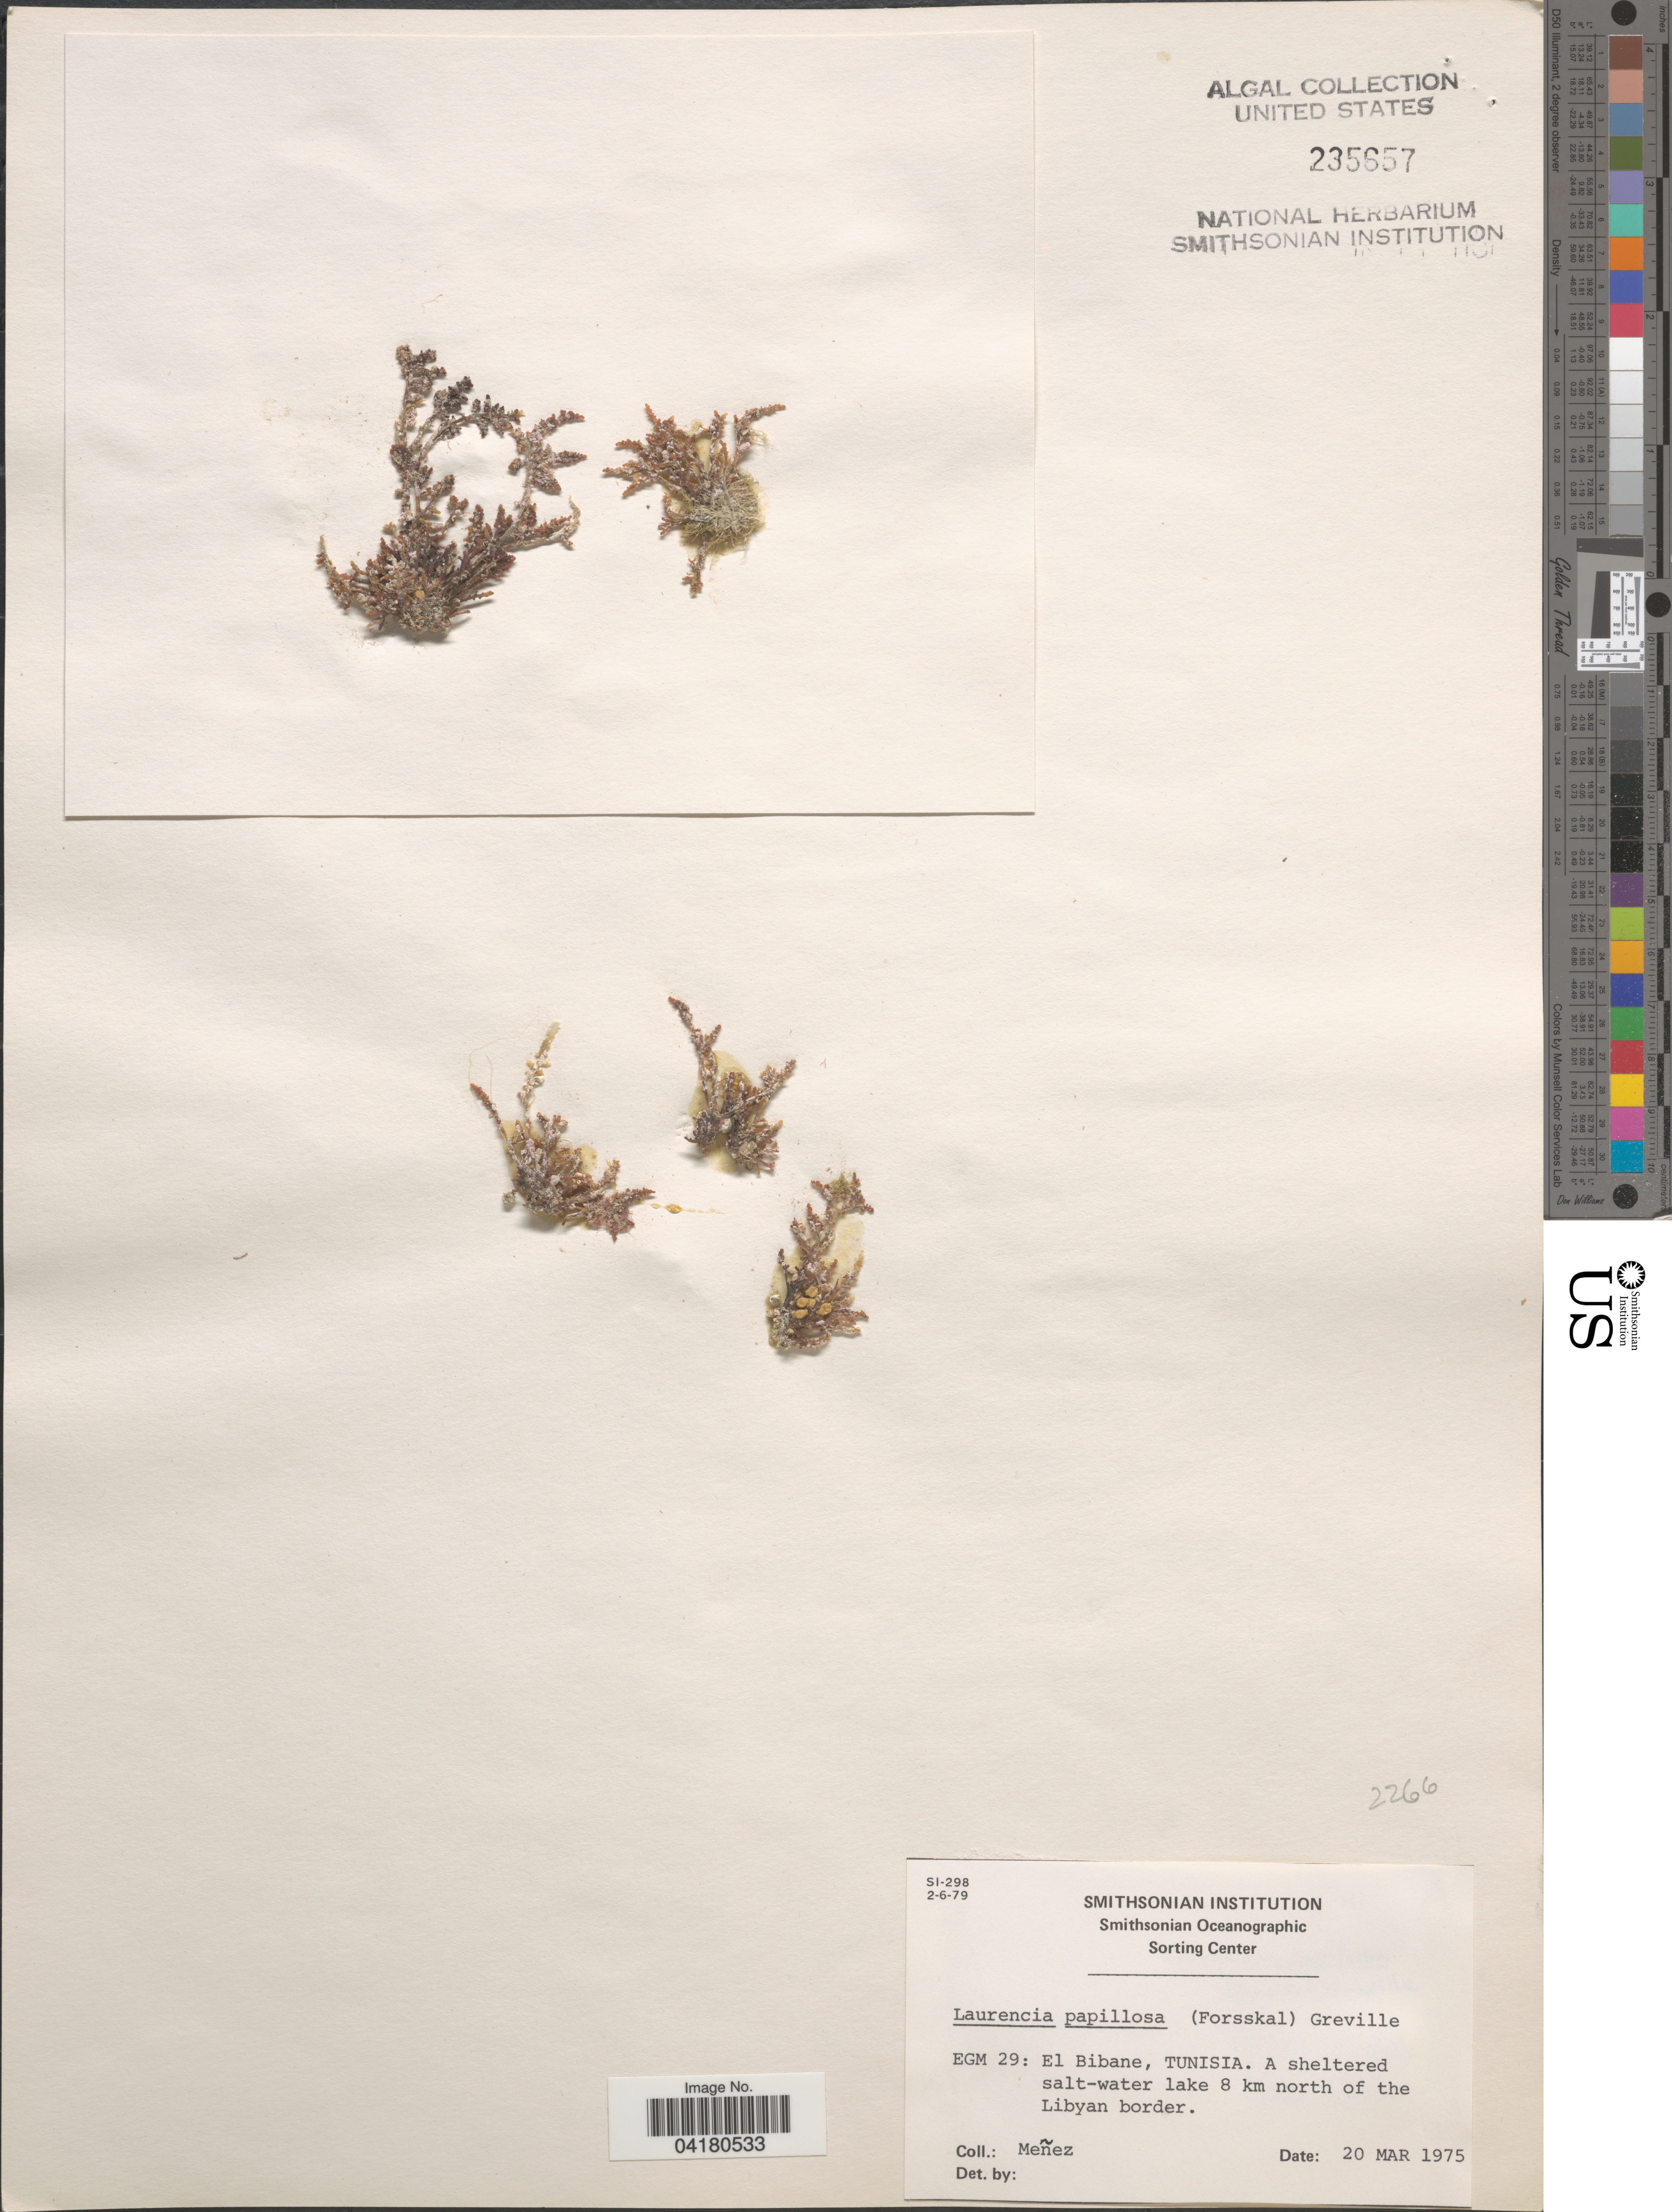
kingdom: Plantae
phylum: Rhodophyta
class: Florideophyceae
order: Ceramiales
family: Rhodomelaceae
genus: Palisada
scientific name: Palisada perforata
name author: (Bory) K.W. Nam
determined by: Algae name updating Project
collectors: Menez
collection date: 1975-03-20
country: Tunisia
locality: EGM 29: El Bibane, Tunisia. A sheltered salt-water lake 8 km north of the Libyan border.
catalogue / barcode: US 235657